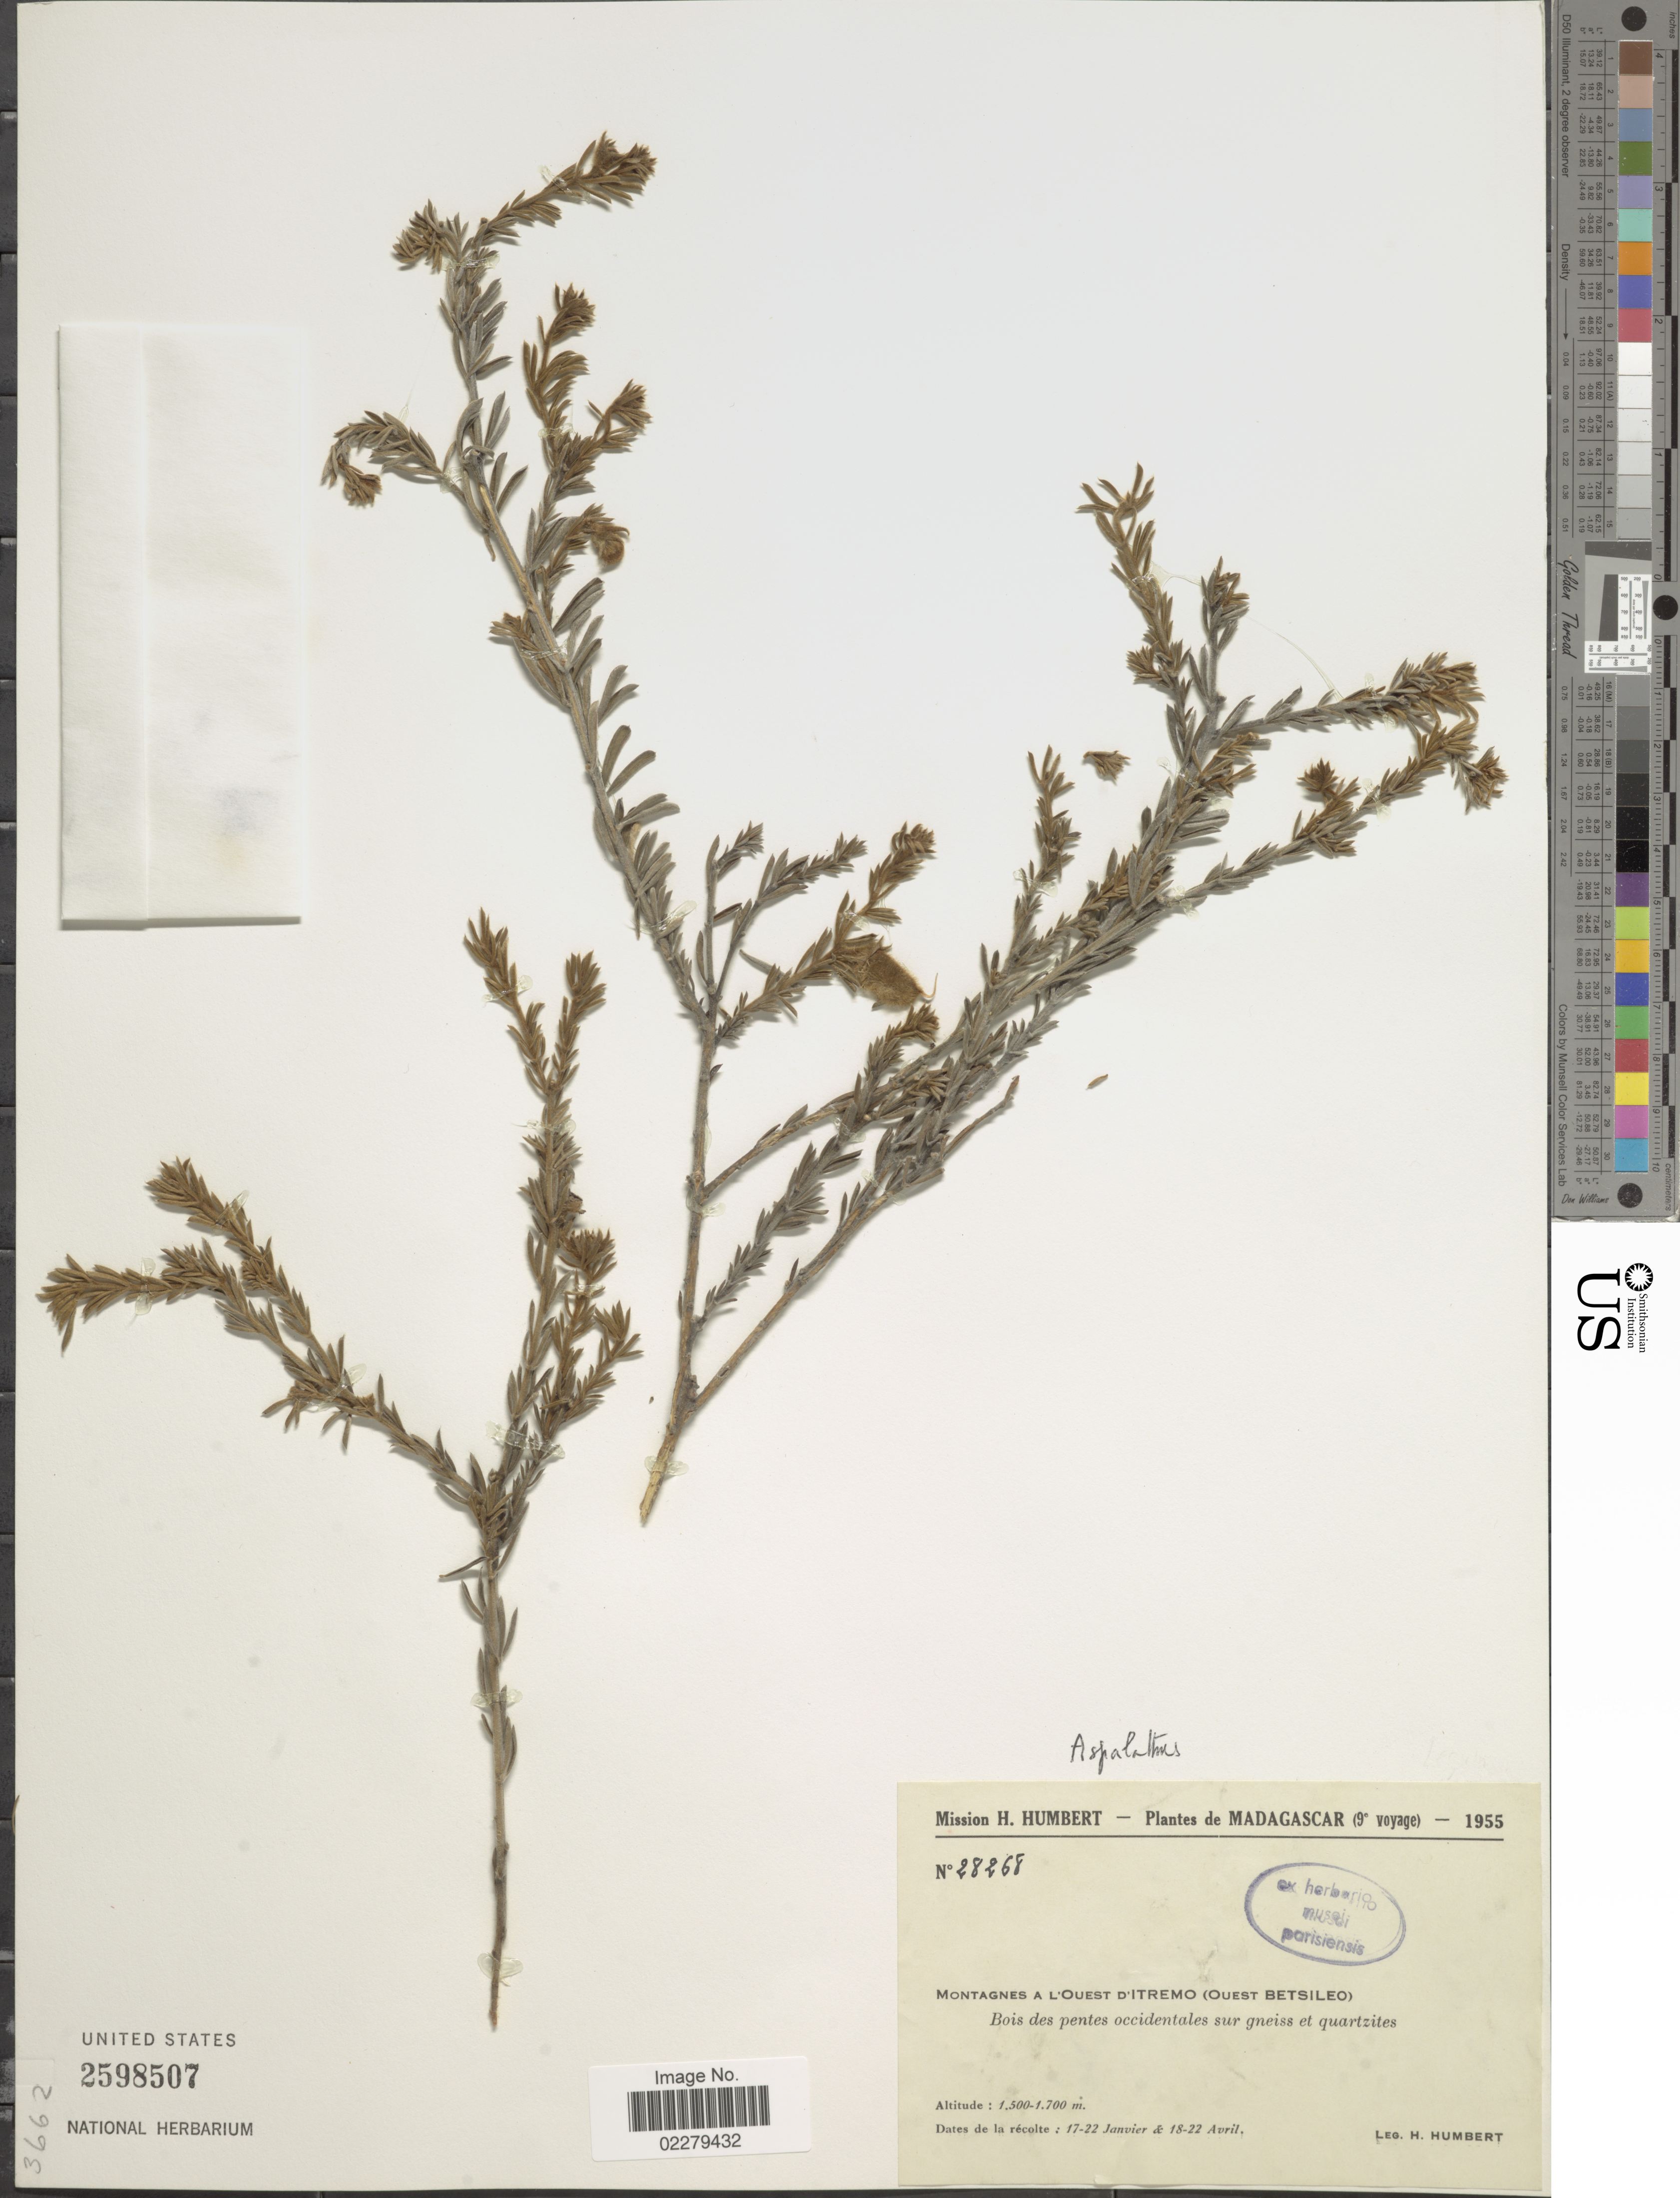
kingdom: Plantae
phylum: Tracheophyta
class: Magnoliopsida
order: Fabales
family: Fabaceae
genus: Aspalathus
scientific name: Aspalathus sp.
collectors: H. Humbert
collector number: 28268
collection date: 1955-01-17/1955-04-18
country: Madagascar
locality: Montages A L'Ouest D'Itremo (Ouest Betsileo). Bois des pentes occidentales sur gneiss et quartzites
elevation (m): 1500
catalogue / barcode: US 2598507